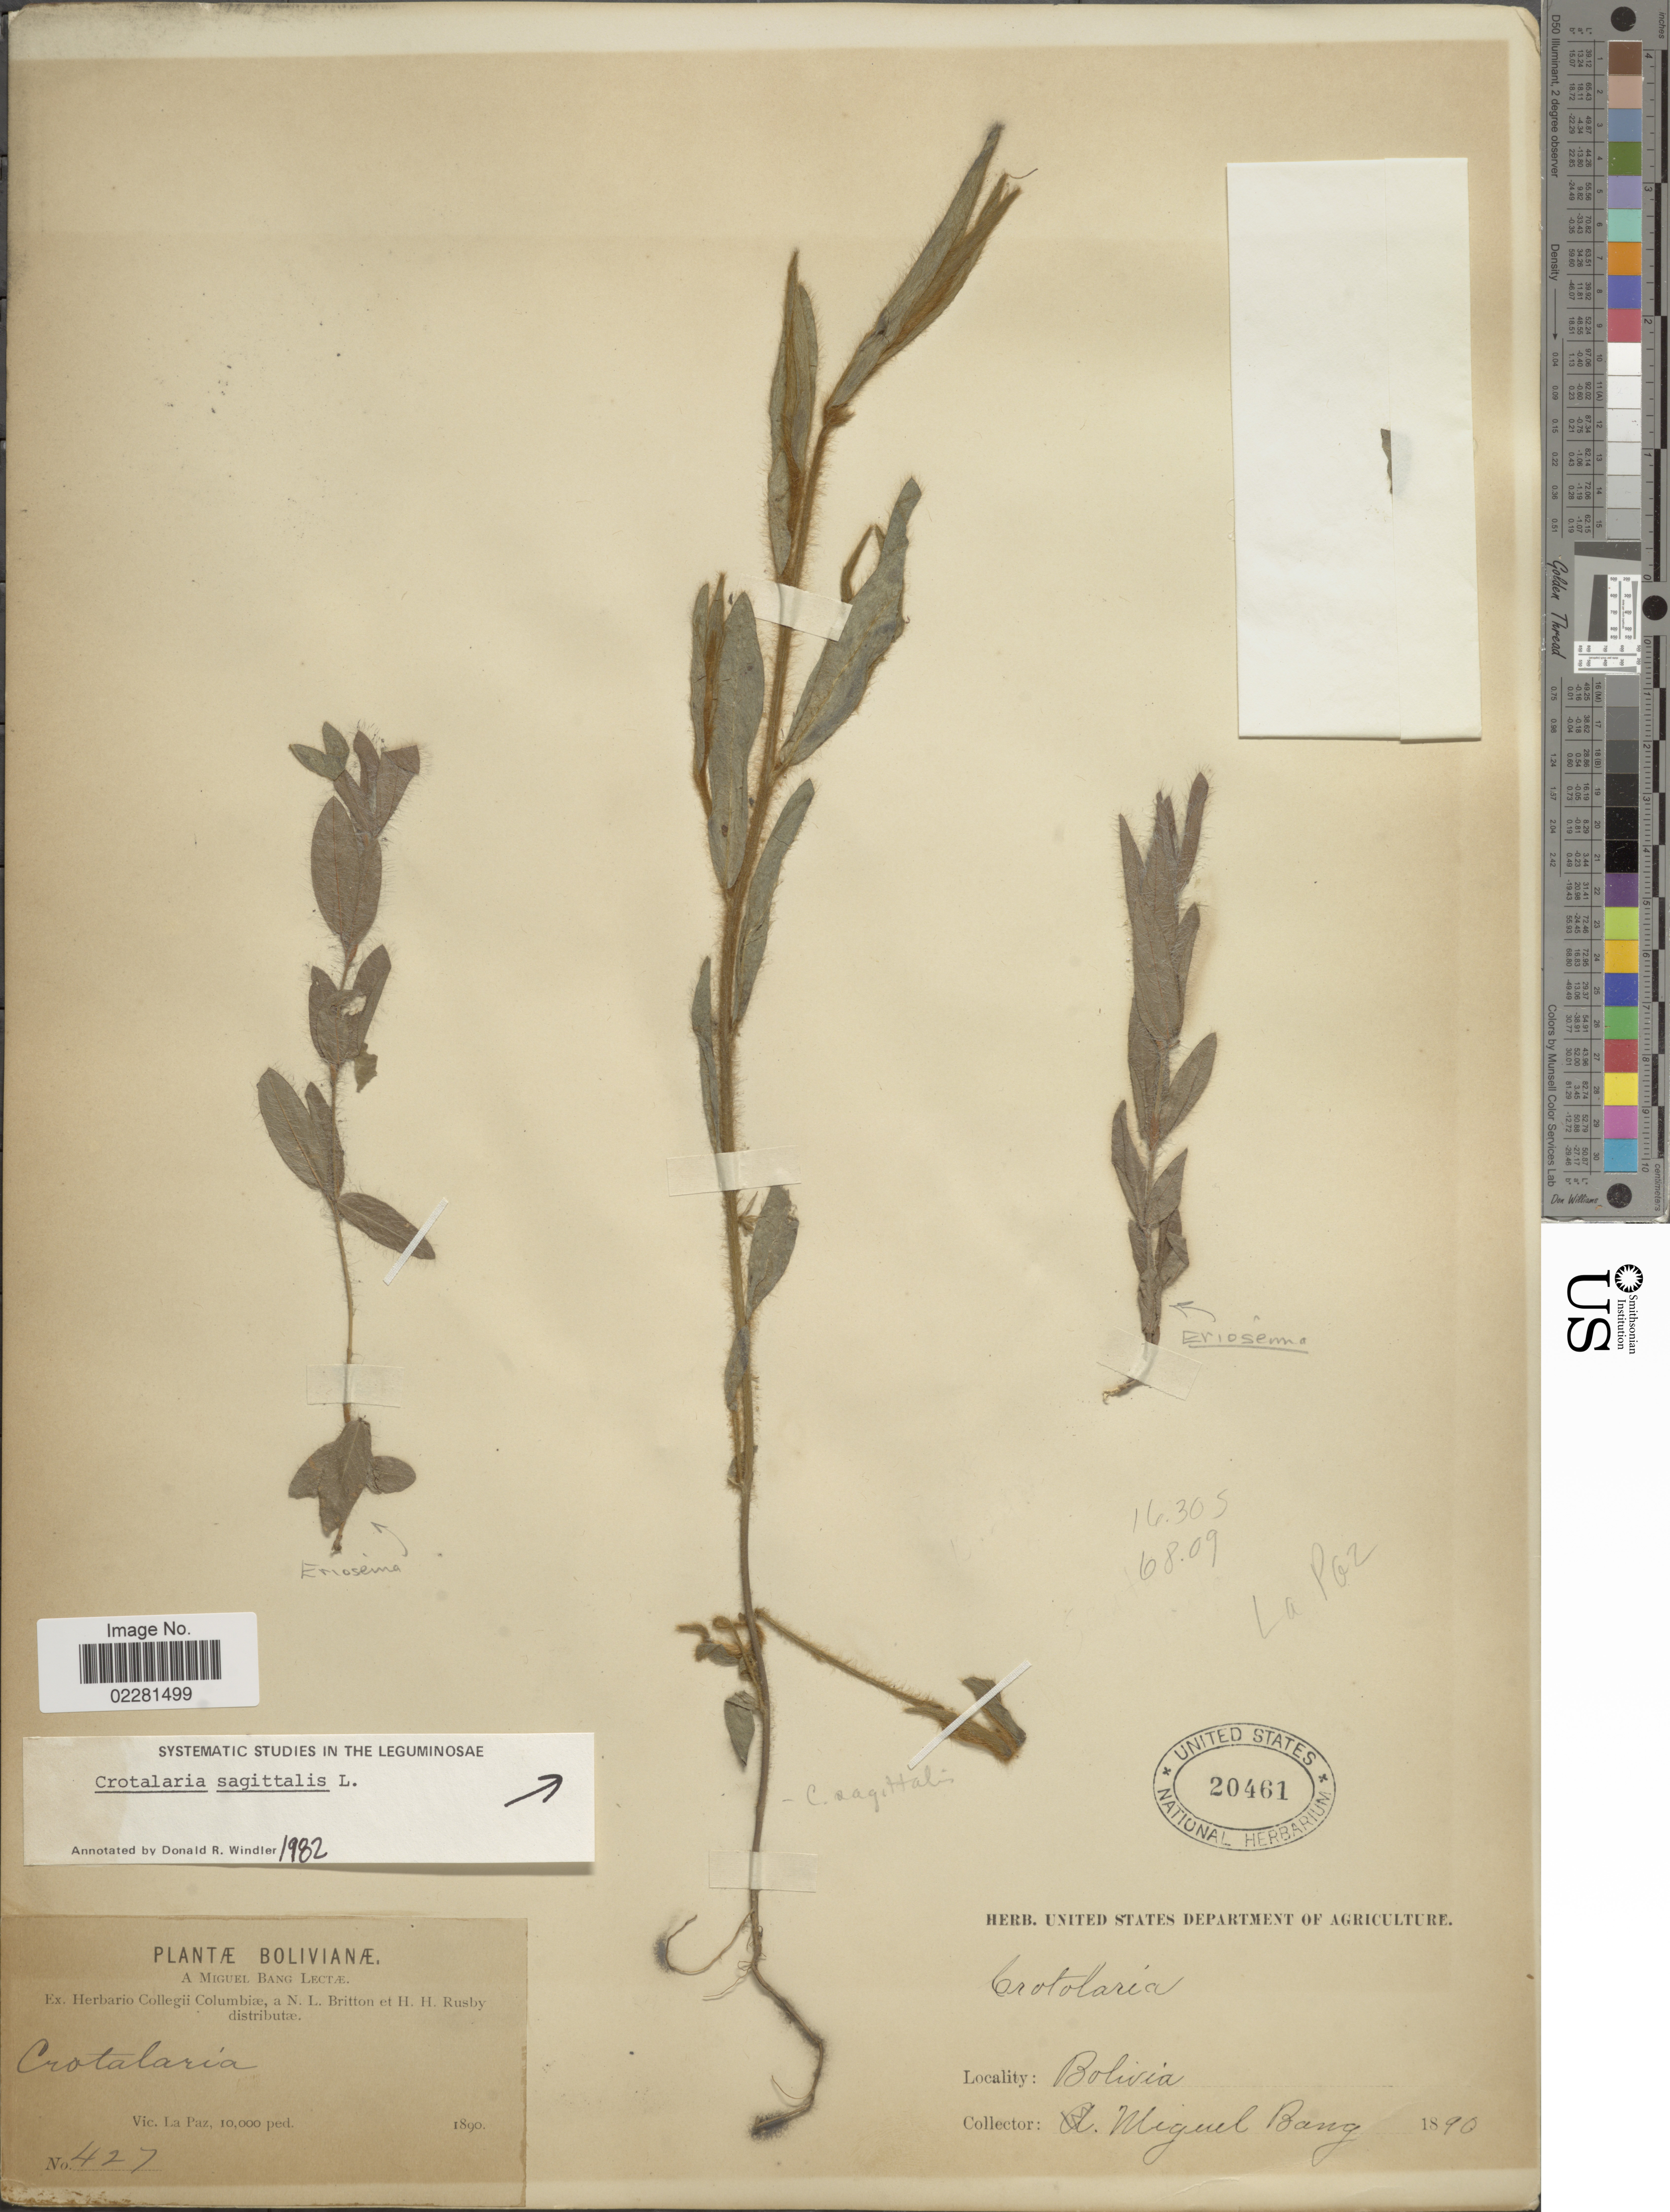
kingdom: Plantae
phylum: Tracheophyta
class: Magnoliopsida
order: Fabales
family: Fabaceae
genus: Crotalaria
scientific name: Crotalaria sagittalis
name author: L.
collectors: M. Bang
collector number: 427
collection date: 1890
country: Bolivia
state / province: La Paz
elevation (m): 3048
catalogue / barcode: US 20461